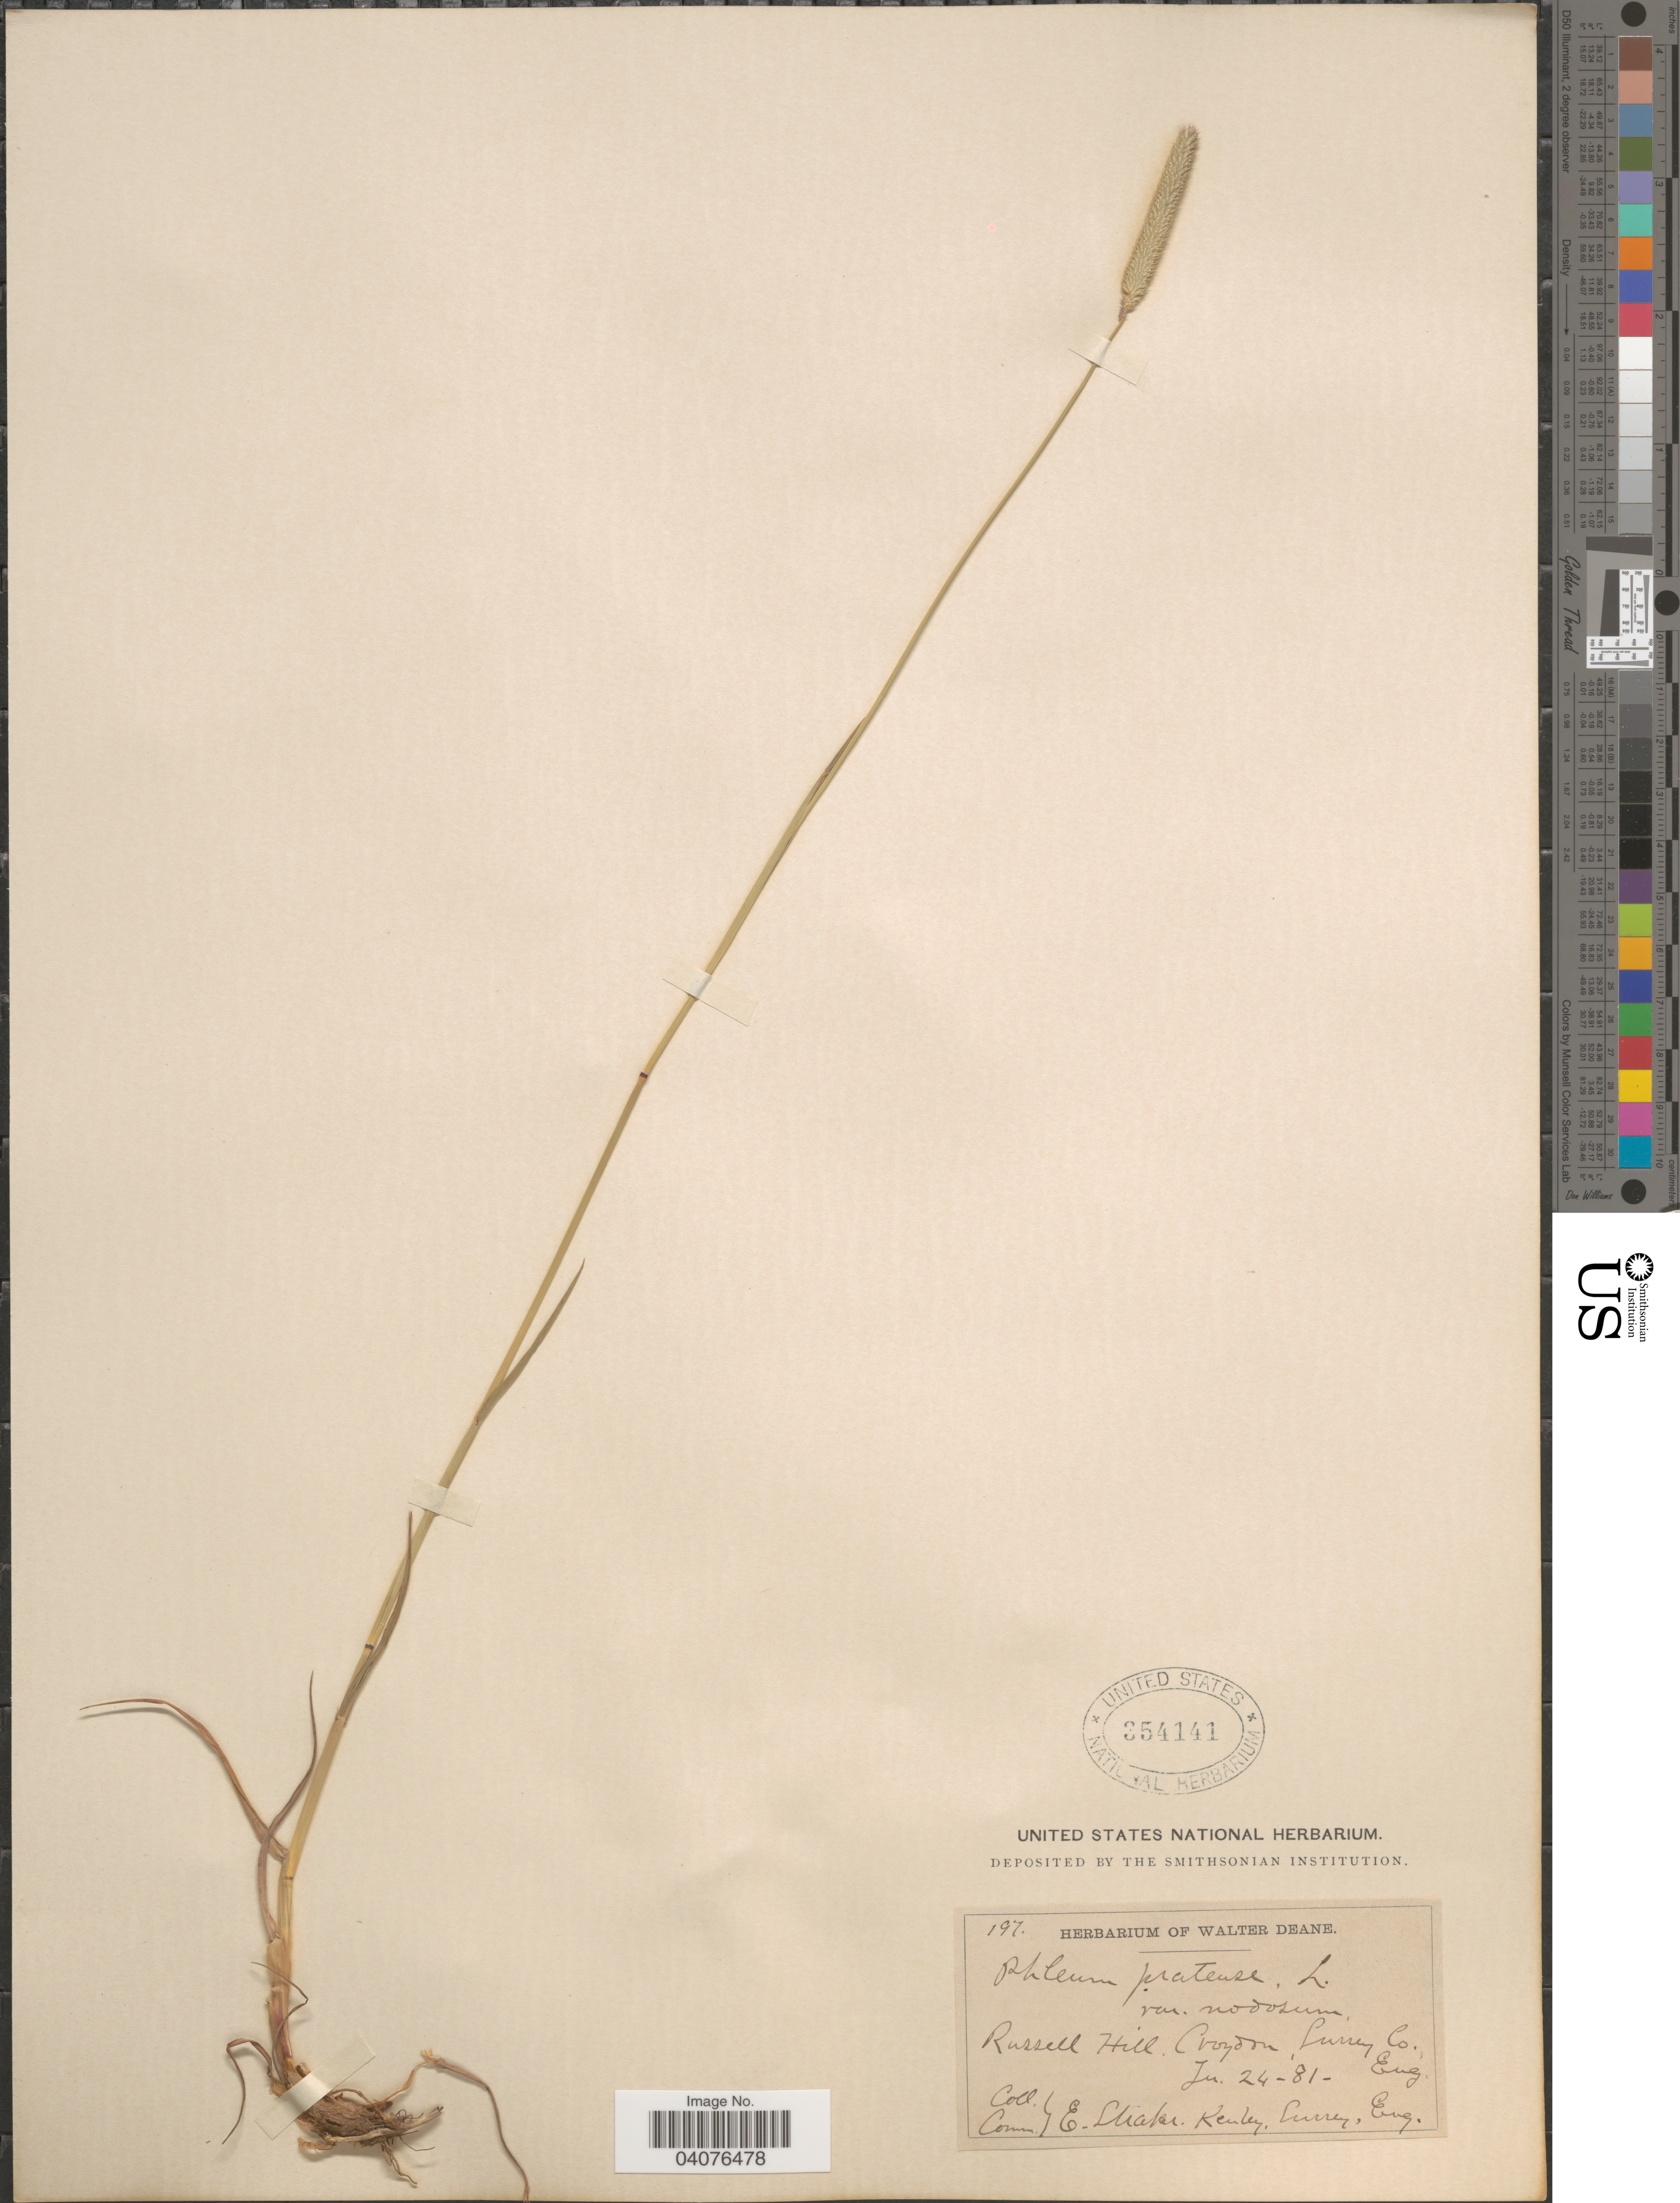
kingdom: Plantae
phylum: Tracheophyta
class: Liliopsida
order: Poales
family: Poaceae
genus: Phleum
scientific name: Phleum pratense subsp. pratense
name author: L.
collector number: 197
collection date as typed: Transcribed d/m/y: 24/1/81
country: United Kingdom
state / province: England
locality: Russell Hill. Croydon, Surrey Co.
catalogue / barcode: US 354141